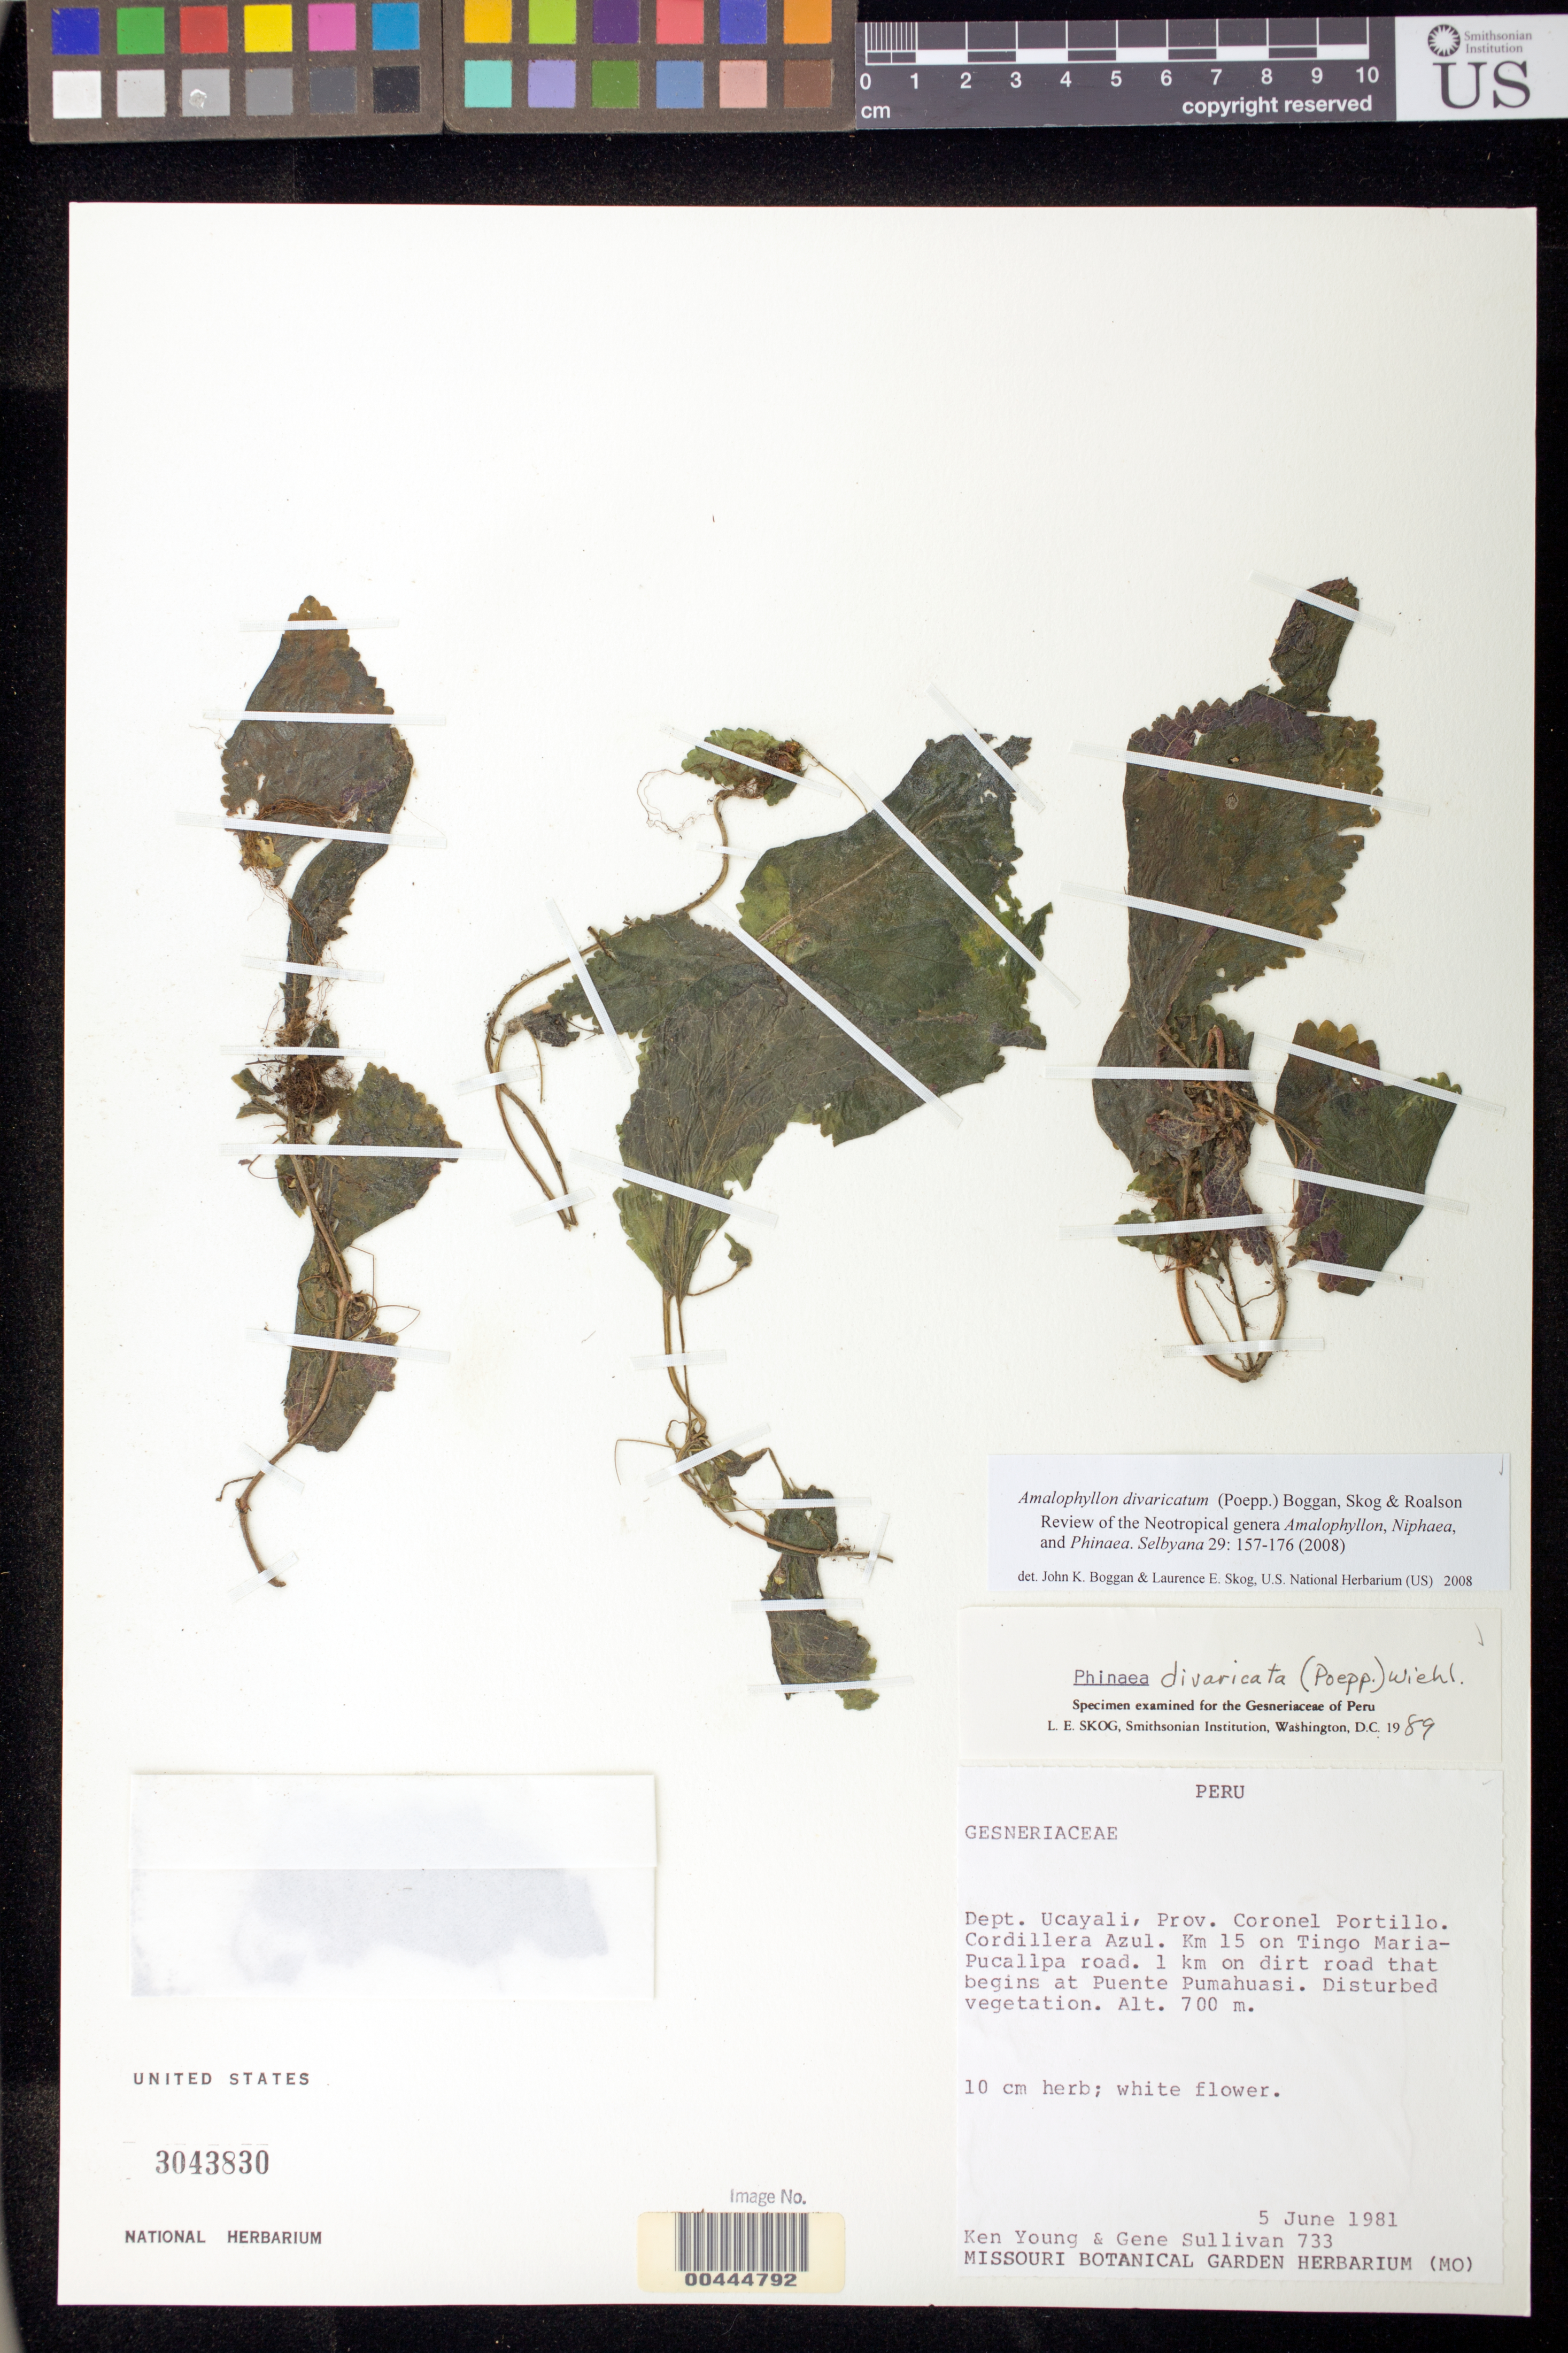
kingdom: Plantae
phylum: Tracheophyta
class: Magnoliopsida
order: Lamiales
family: Gesneriaceae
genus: Amalophyllon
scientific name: Amalophyllon divaricatum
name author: (Poepp.) Boggan et al.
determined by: Boggan, J. K.; Skog, L. E.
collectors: K. Young & G. Sullivan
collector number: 733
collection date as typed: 05 Jun 1981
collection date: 1981-06-05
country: Peru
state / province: Ucayali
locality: Dept. Ucayali, Prov. Coronel Portillo, Cordillera Azul, km 15 on Tingo Maria - Pucallpa road, 1 km on dirt road that begins at Puente Pumahuasi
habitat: Disturbed vegetation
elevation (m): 700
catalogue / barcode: US 3043830